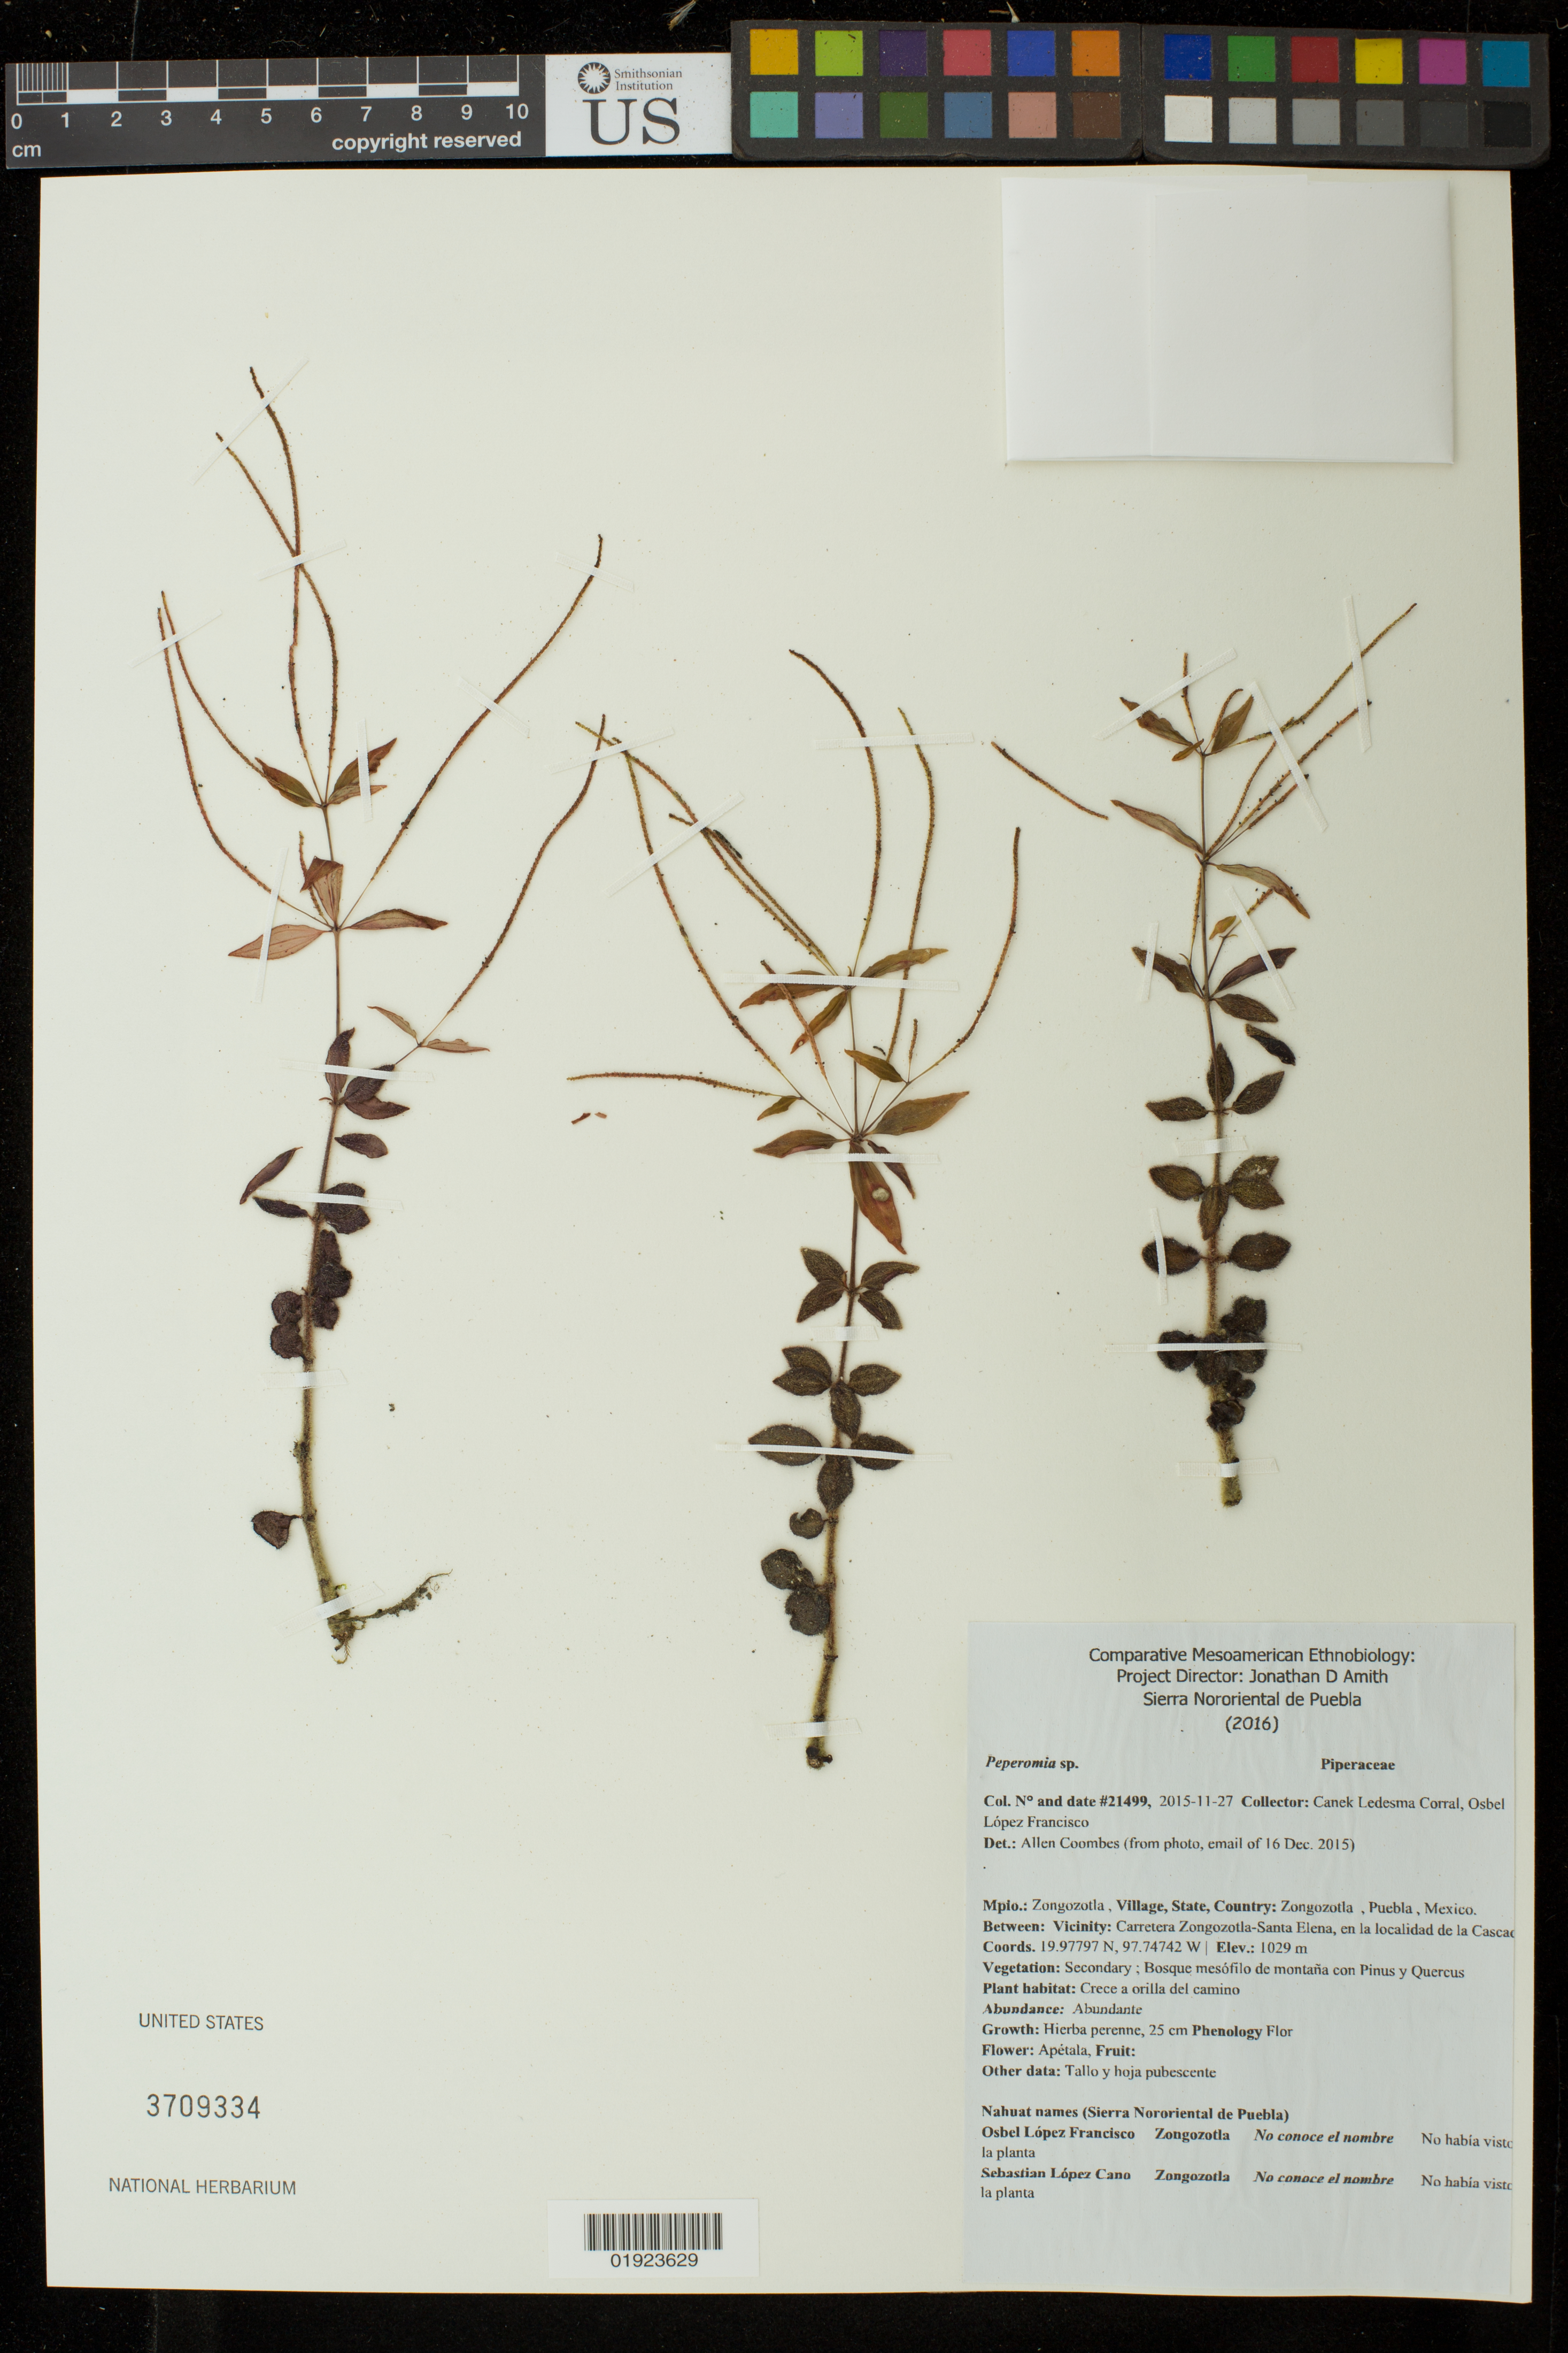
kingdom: Plantae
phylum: Tracheophyta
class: Magnoliopsida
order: Piperales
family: Piperaceae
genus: Peperomia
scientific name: Peperomia sp.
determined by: Coombes, Allen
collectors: Canek Ledesma C. & O. Francisco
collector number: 21499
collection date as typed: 2015-11-27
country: Mexico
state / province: Puebla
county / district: Zongozotla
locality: Zongozotla, Puebla, Mexico; Carretera Zongozotla-Santa Elena, en la localidad de la Casca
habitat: Secondary; bosque mesofilo de montana con Pinus Y Quercus, crece a orilla del camino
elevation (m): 1029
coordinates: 19.97797N, 97.74742W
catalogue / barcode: US 3709334